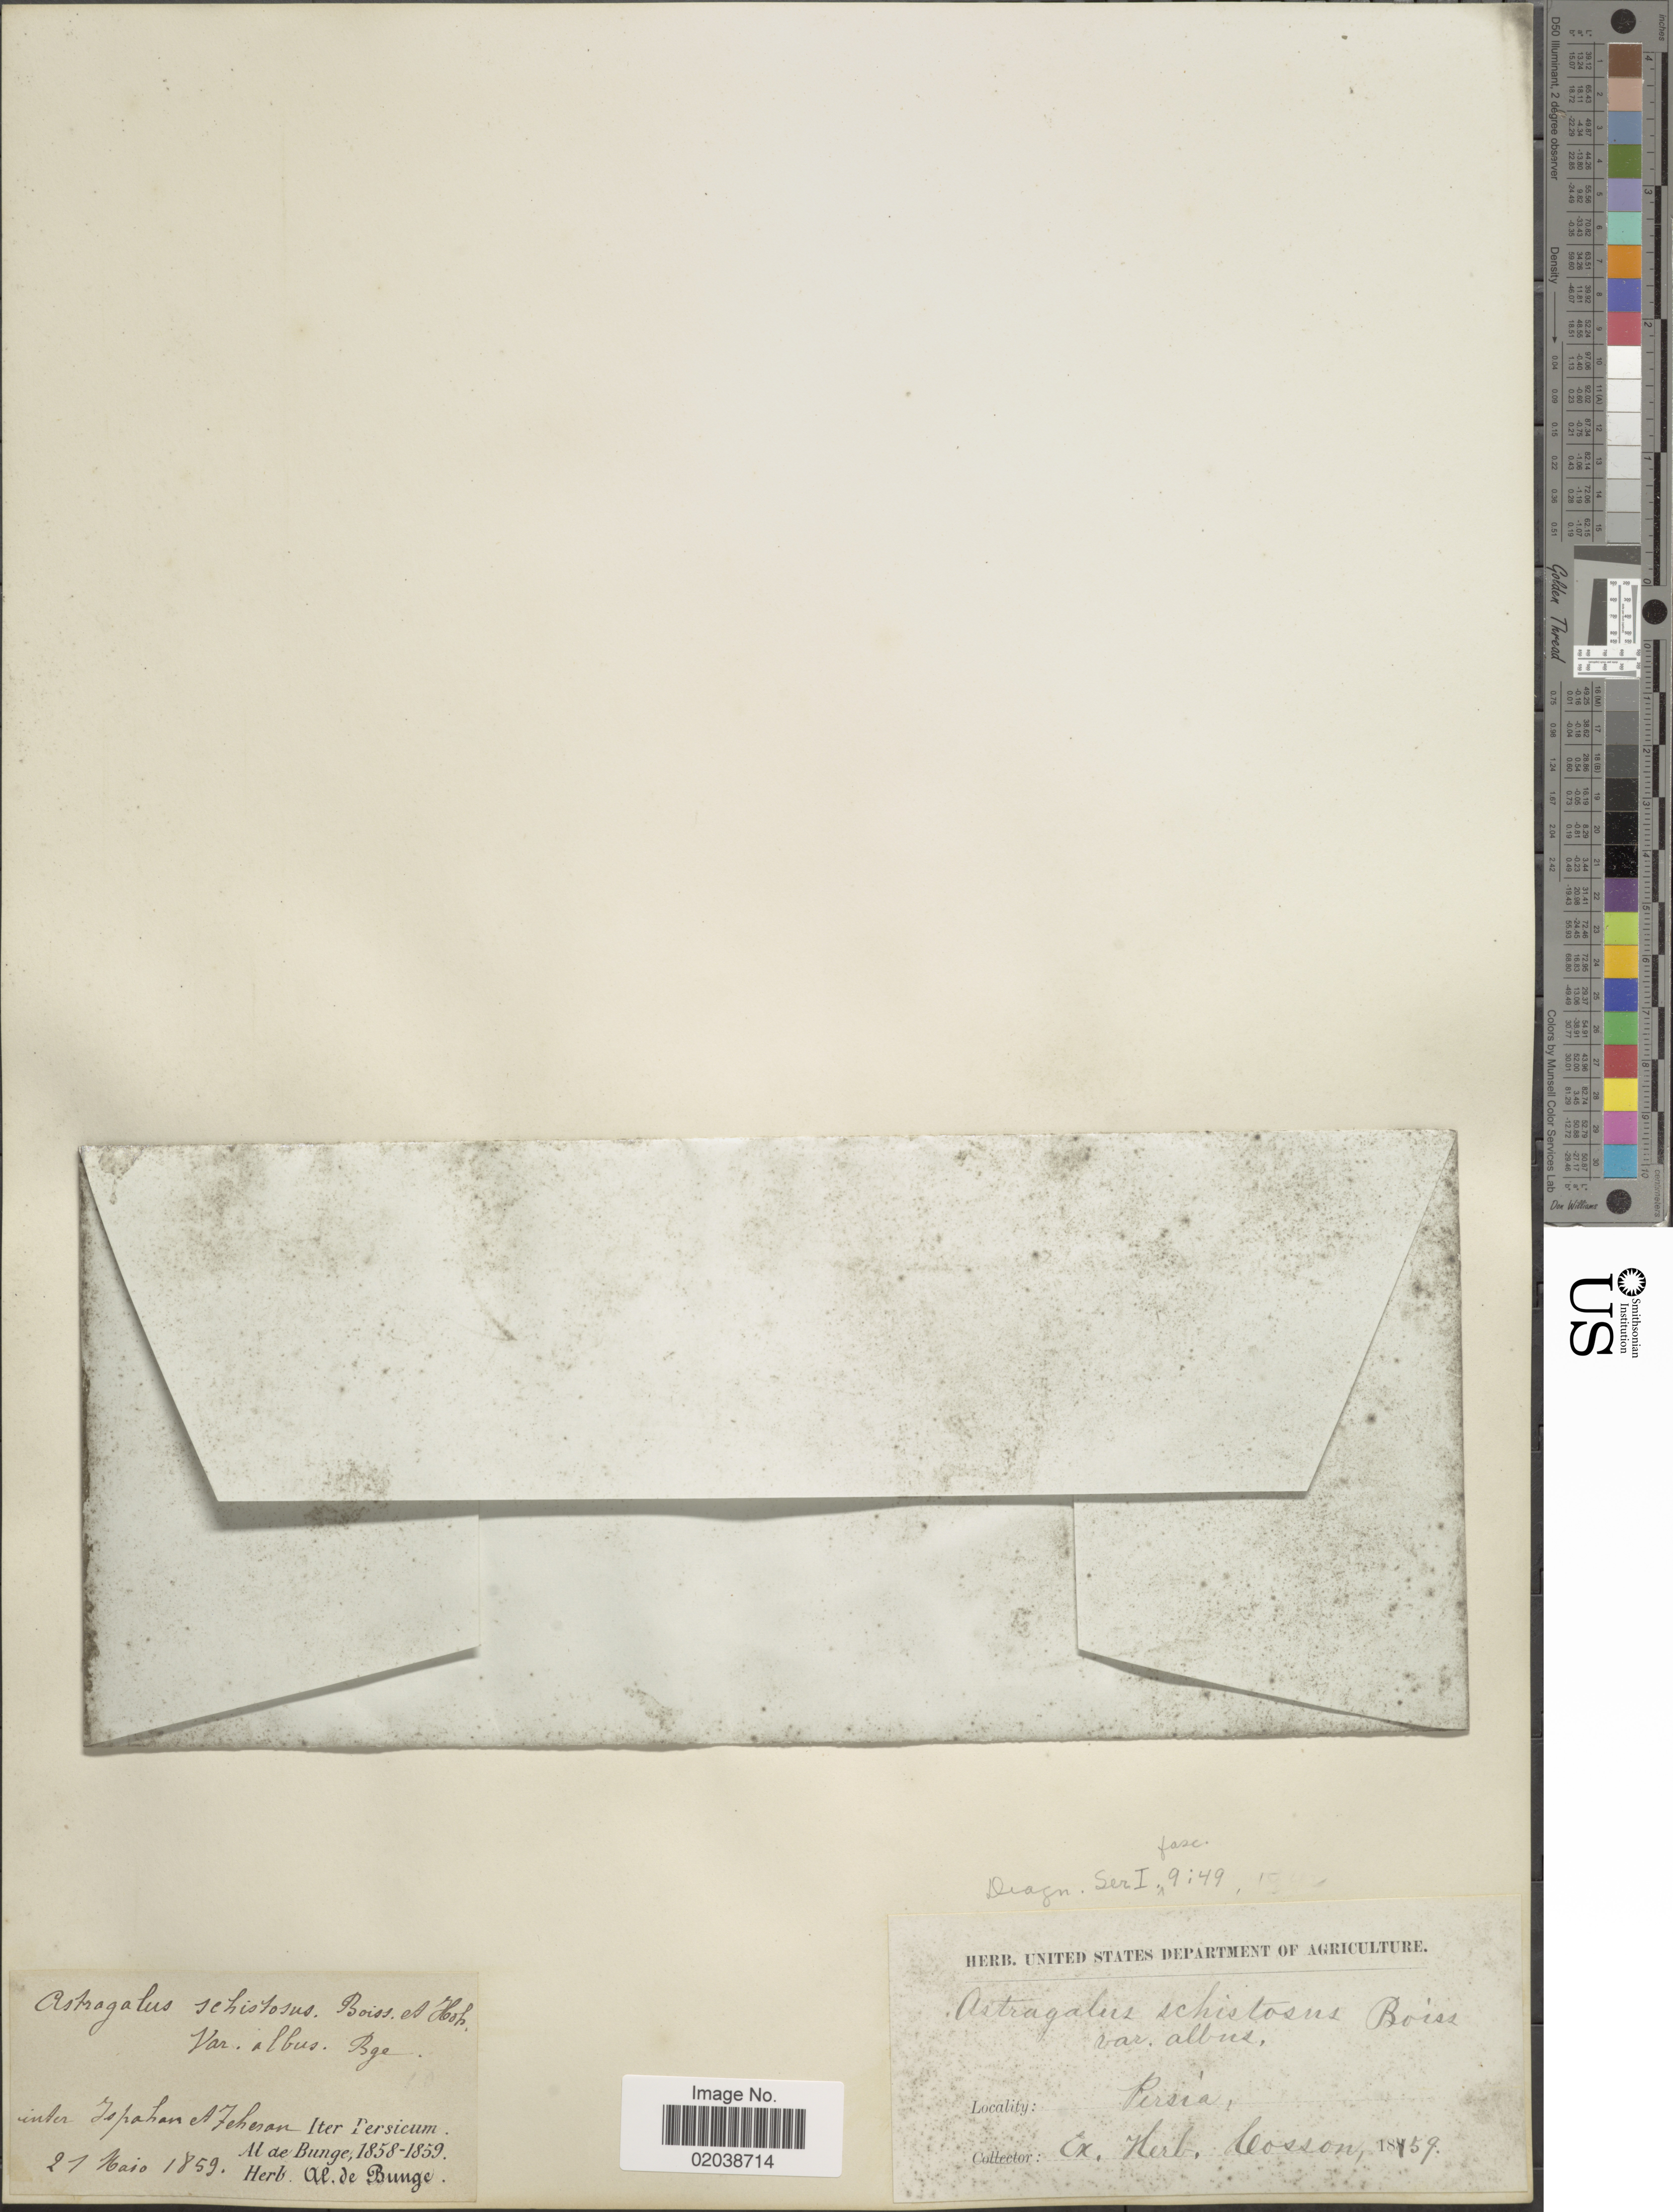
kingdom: Plantae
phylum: Tracheophyta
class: Magnoliopsida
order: Fabales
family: Fabaceae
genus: Astragalus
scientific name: Astragalus schistosus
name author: Boiss. & Hohen.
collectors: A. de Bunge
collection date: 1859-05-21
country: Iran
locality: Inter Ispahan Ateheran Iter Persicum